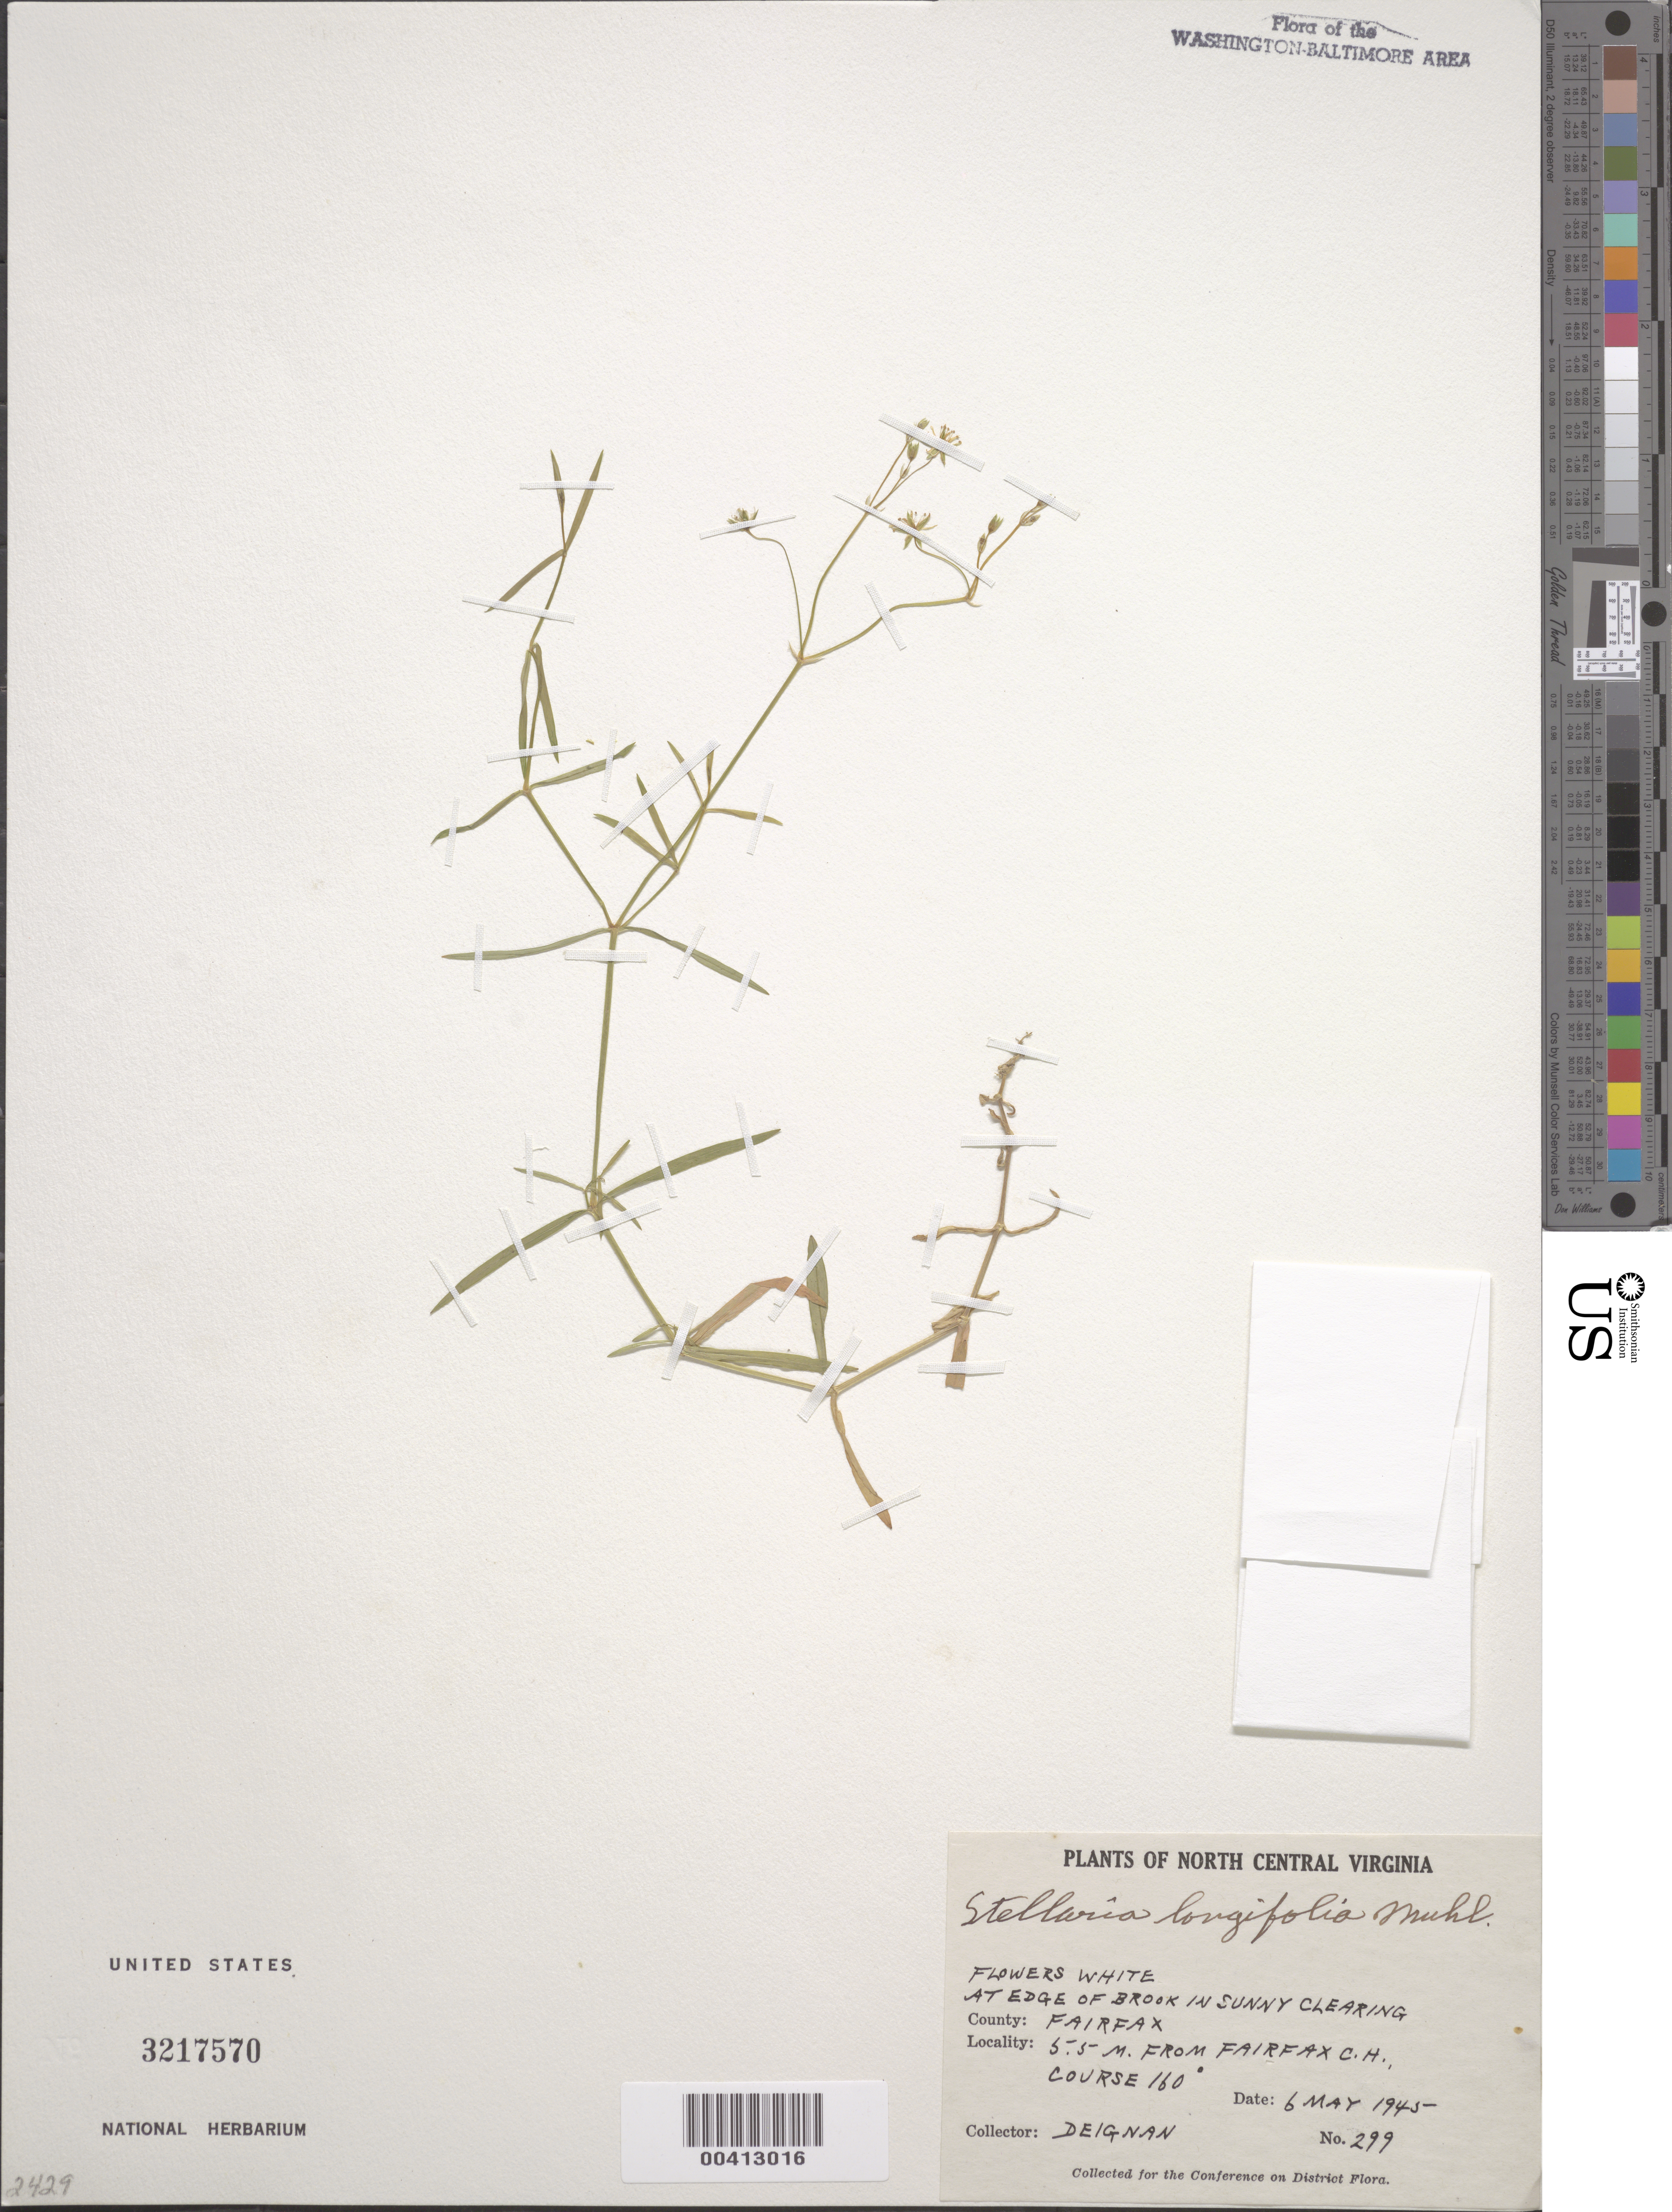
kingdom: Plantae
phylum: Tracheophyta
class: Magnoliopsida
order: Caryophyllales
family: Caryophyllaceae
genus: Stellaria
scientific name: Stellaria longifolia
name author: Muhl. ex Willd.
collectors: H. Deignan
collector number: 299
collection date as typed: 06 May 1945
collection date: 1945-05-06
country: United States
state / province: Virginia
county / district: Fairfax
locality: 5.5 mi. from Fairfax County Courthouse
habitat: At edge of brook in sunny clearing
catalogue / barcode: US 3217570